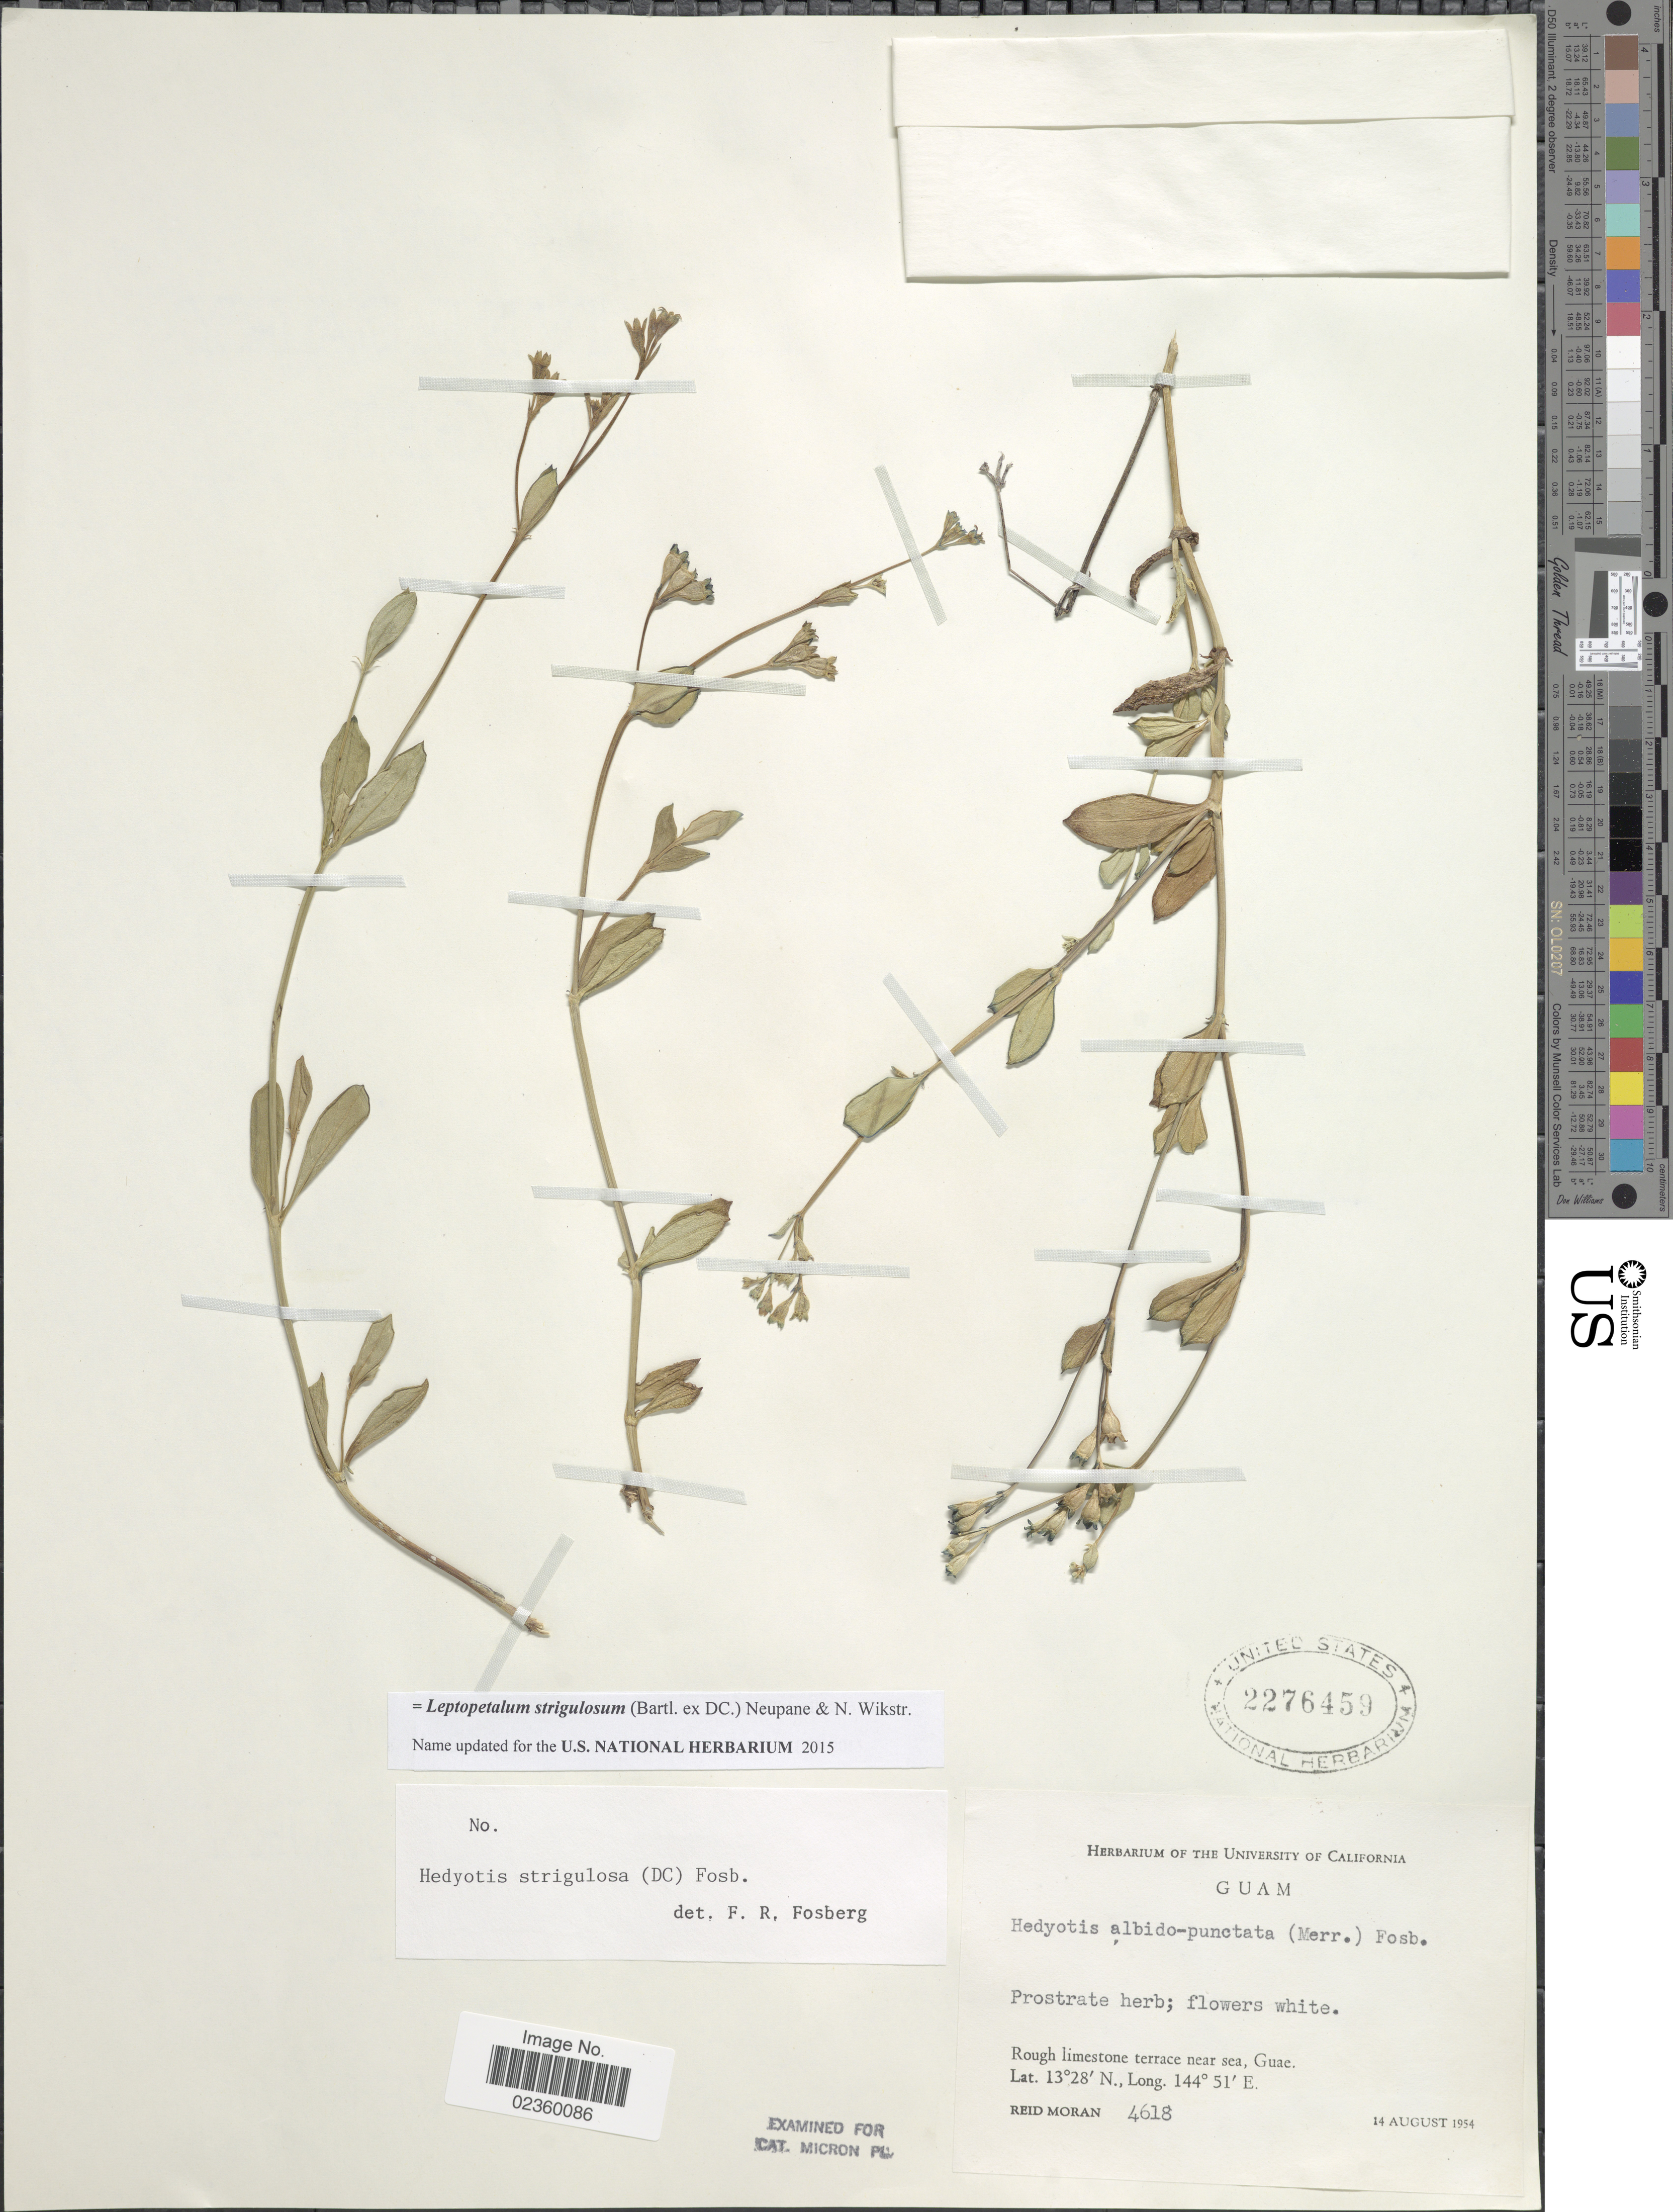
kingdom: Plantae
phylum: Tracheophyta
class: Magnoliopsida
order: Gentianales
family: Rubiaceae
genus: Leptopetalum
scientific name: Leptopetalum strigulosum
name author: (Bartl. ex DC.) Neupane & N. Wikstr.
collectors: R. V. Moran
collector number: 4618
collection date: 1954-08-14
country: Guam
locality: Rough limestone terrace near sea, Guae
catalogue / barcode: US 2276459